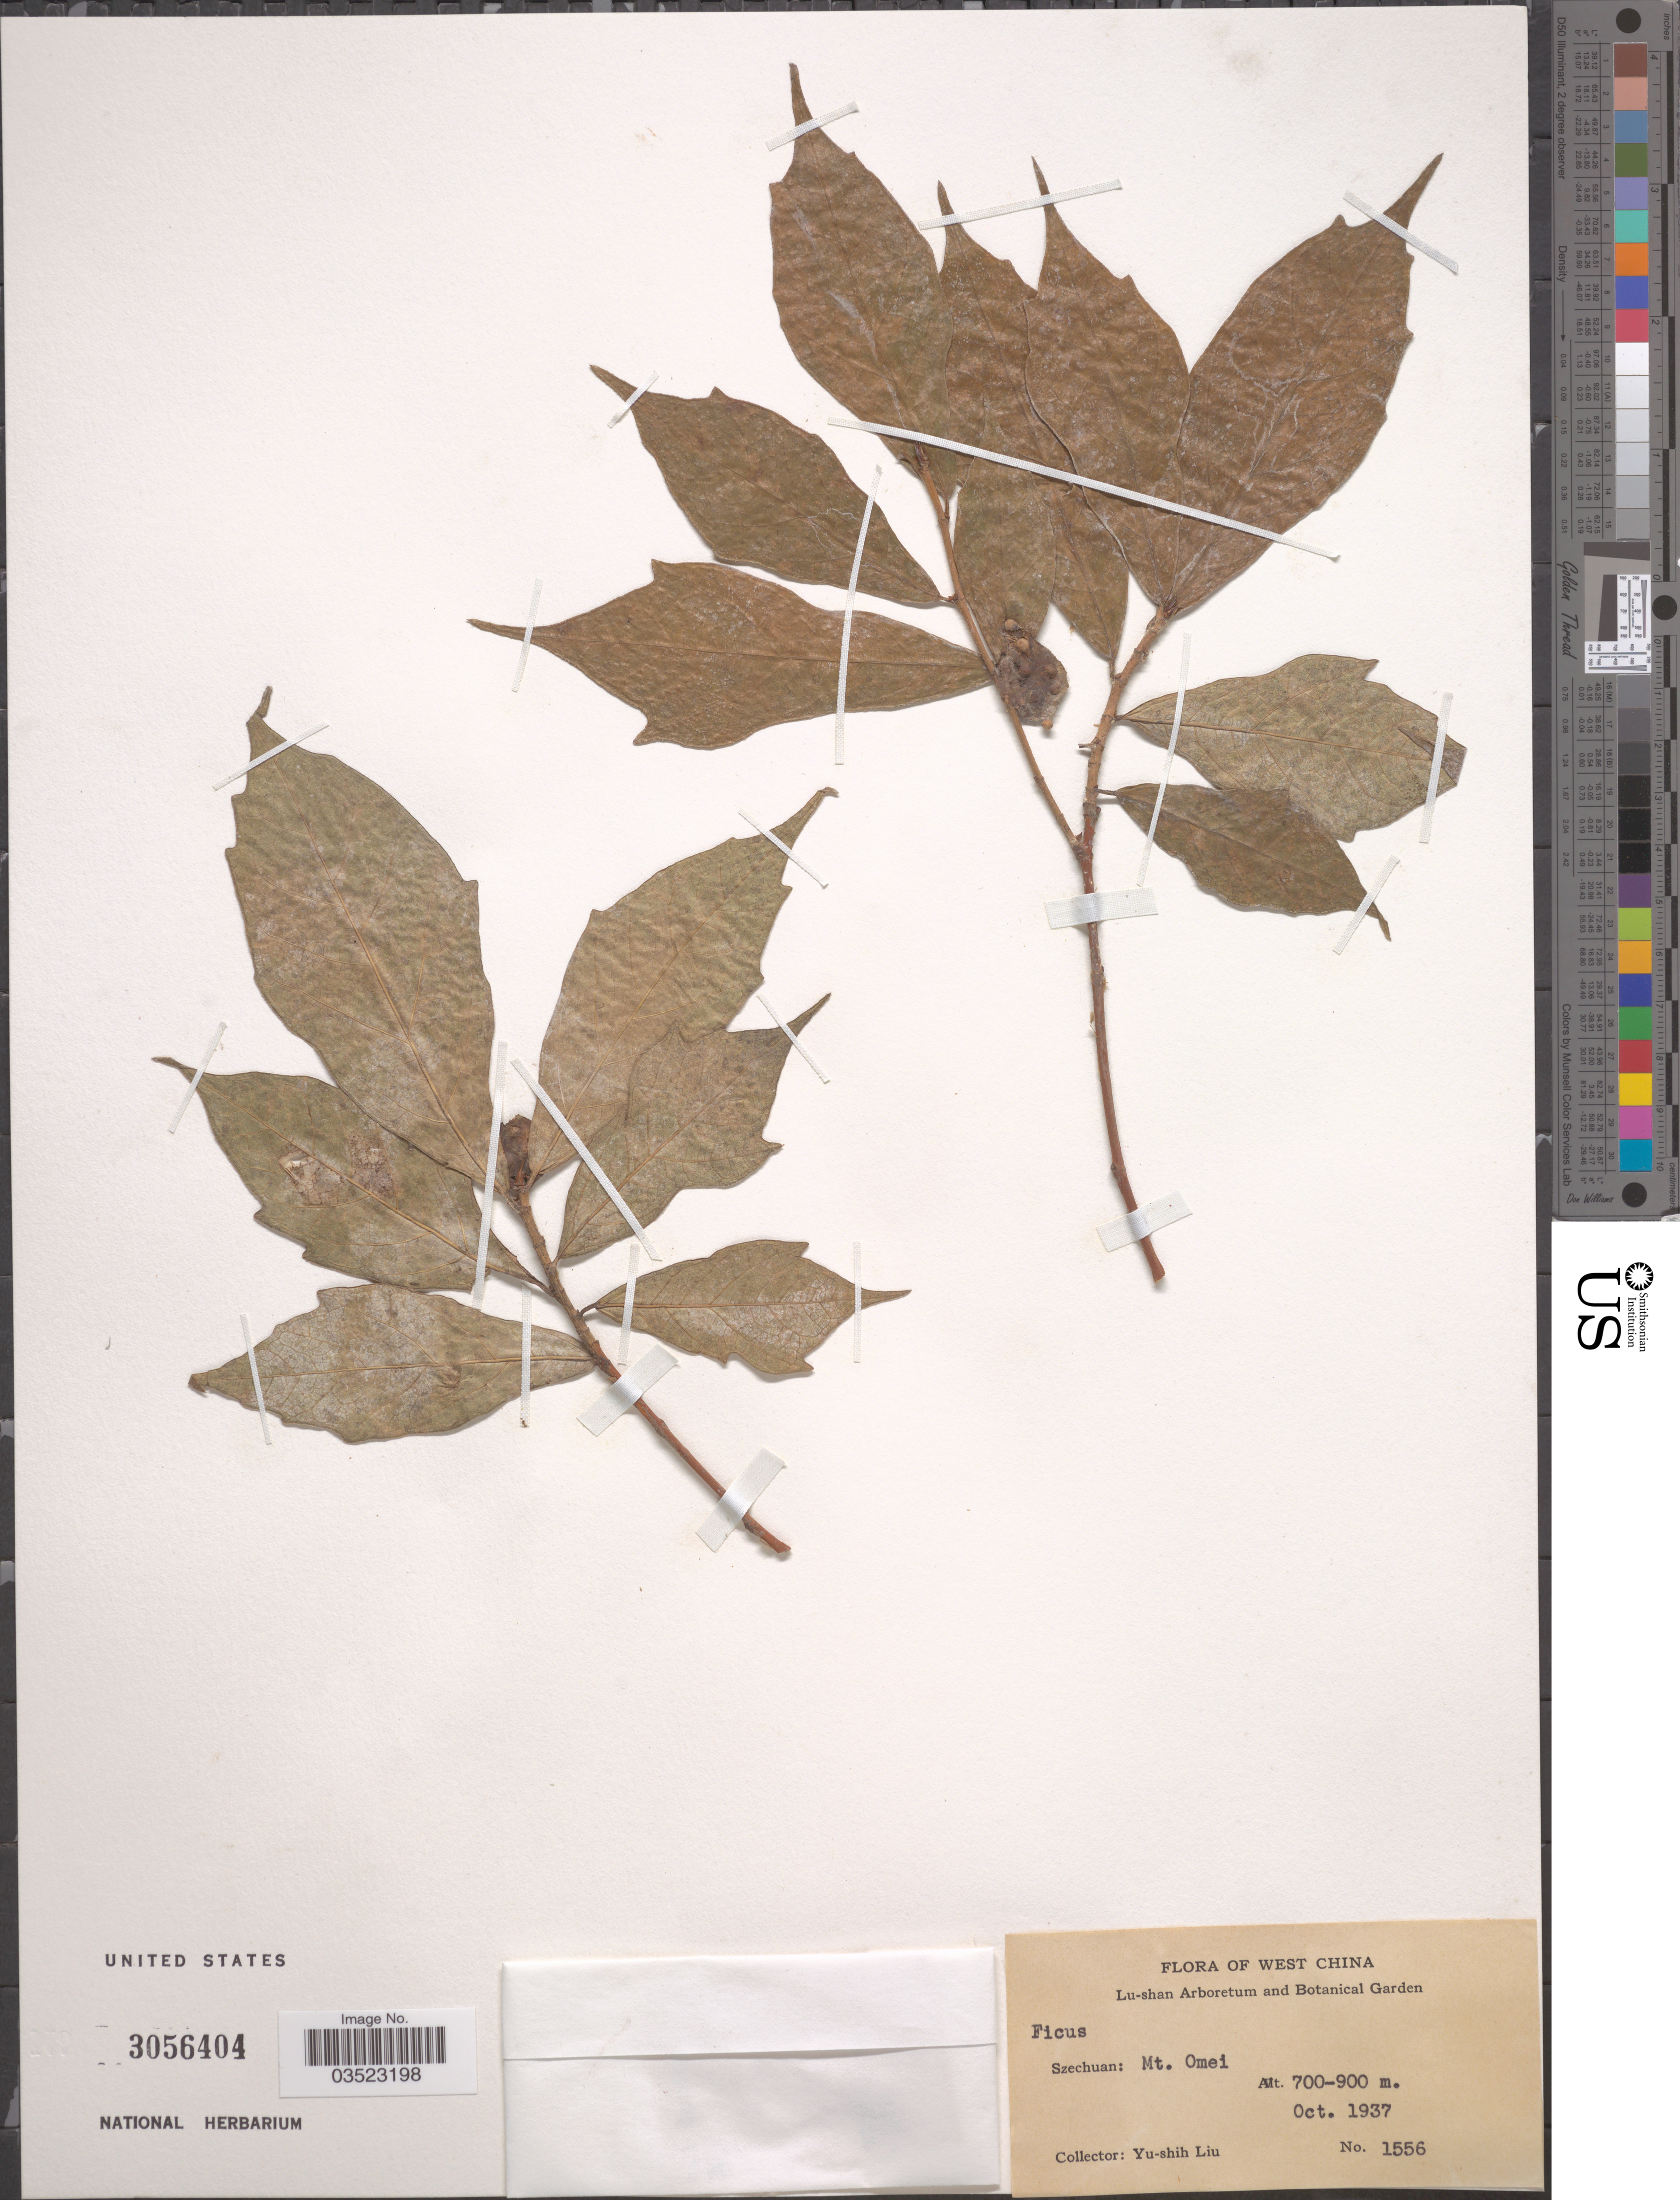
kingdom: Plantae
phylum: Tracheophyta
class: Magnoliopsida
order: Rosales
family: Moraceae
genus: Ficus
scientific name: Ficus sp.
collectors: Y.-S. Liu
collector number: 1556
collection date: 1937-10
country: China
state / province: Sichuan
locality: West China. Szechuan: Mt. Omei.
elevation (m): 700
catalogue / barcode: US 3056404